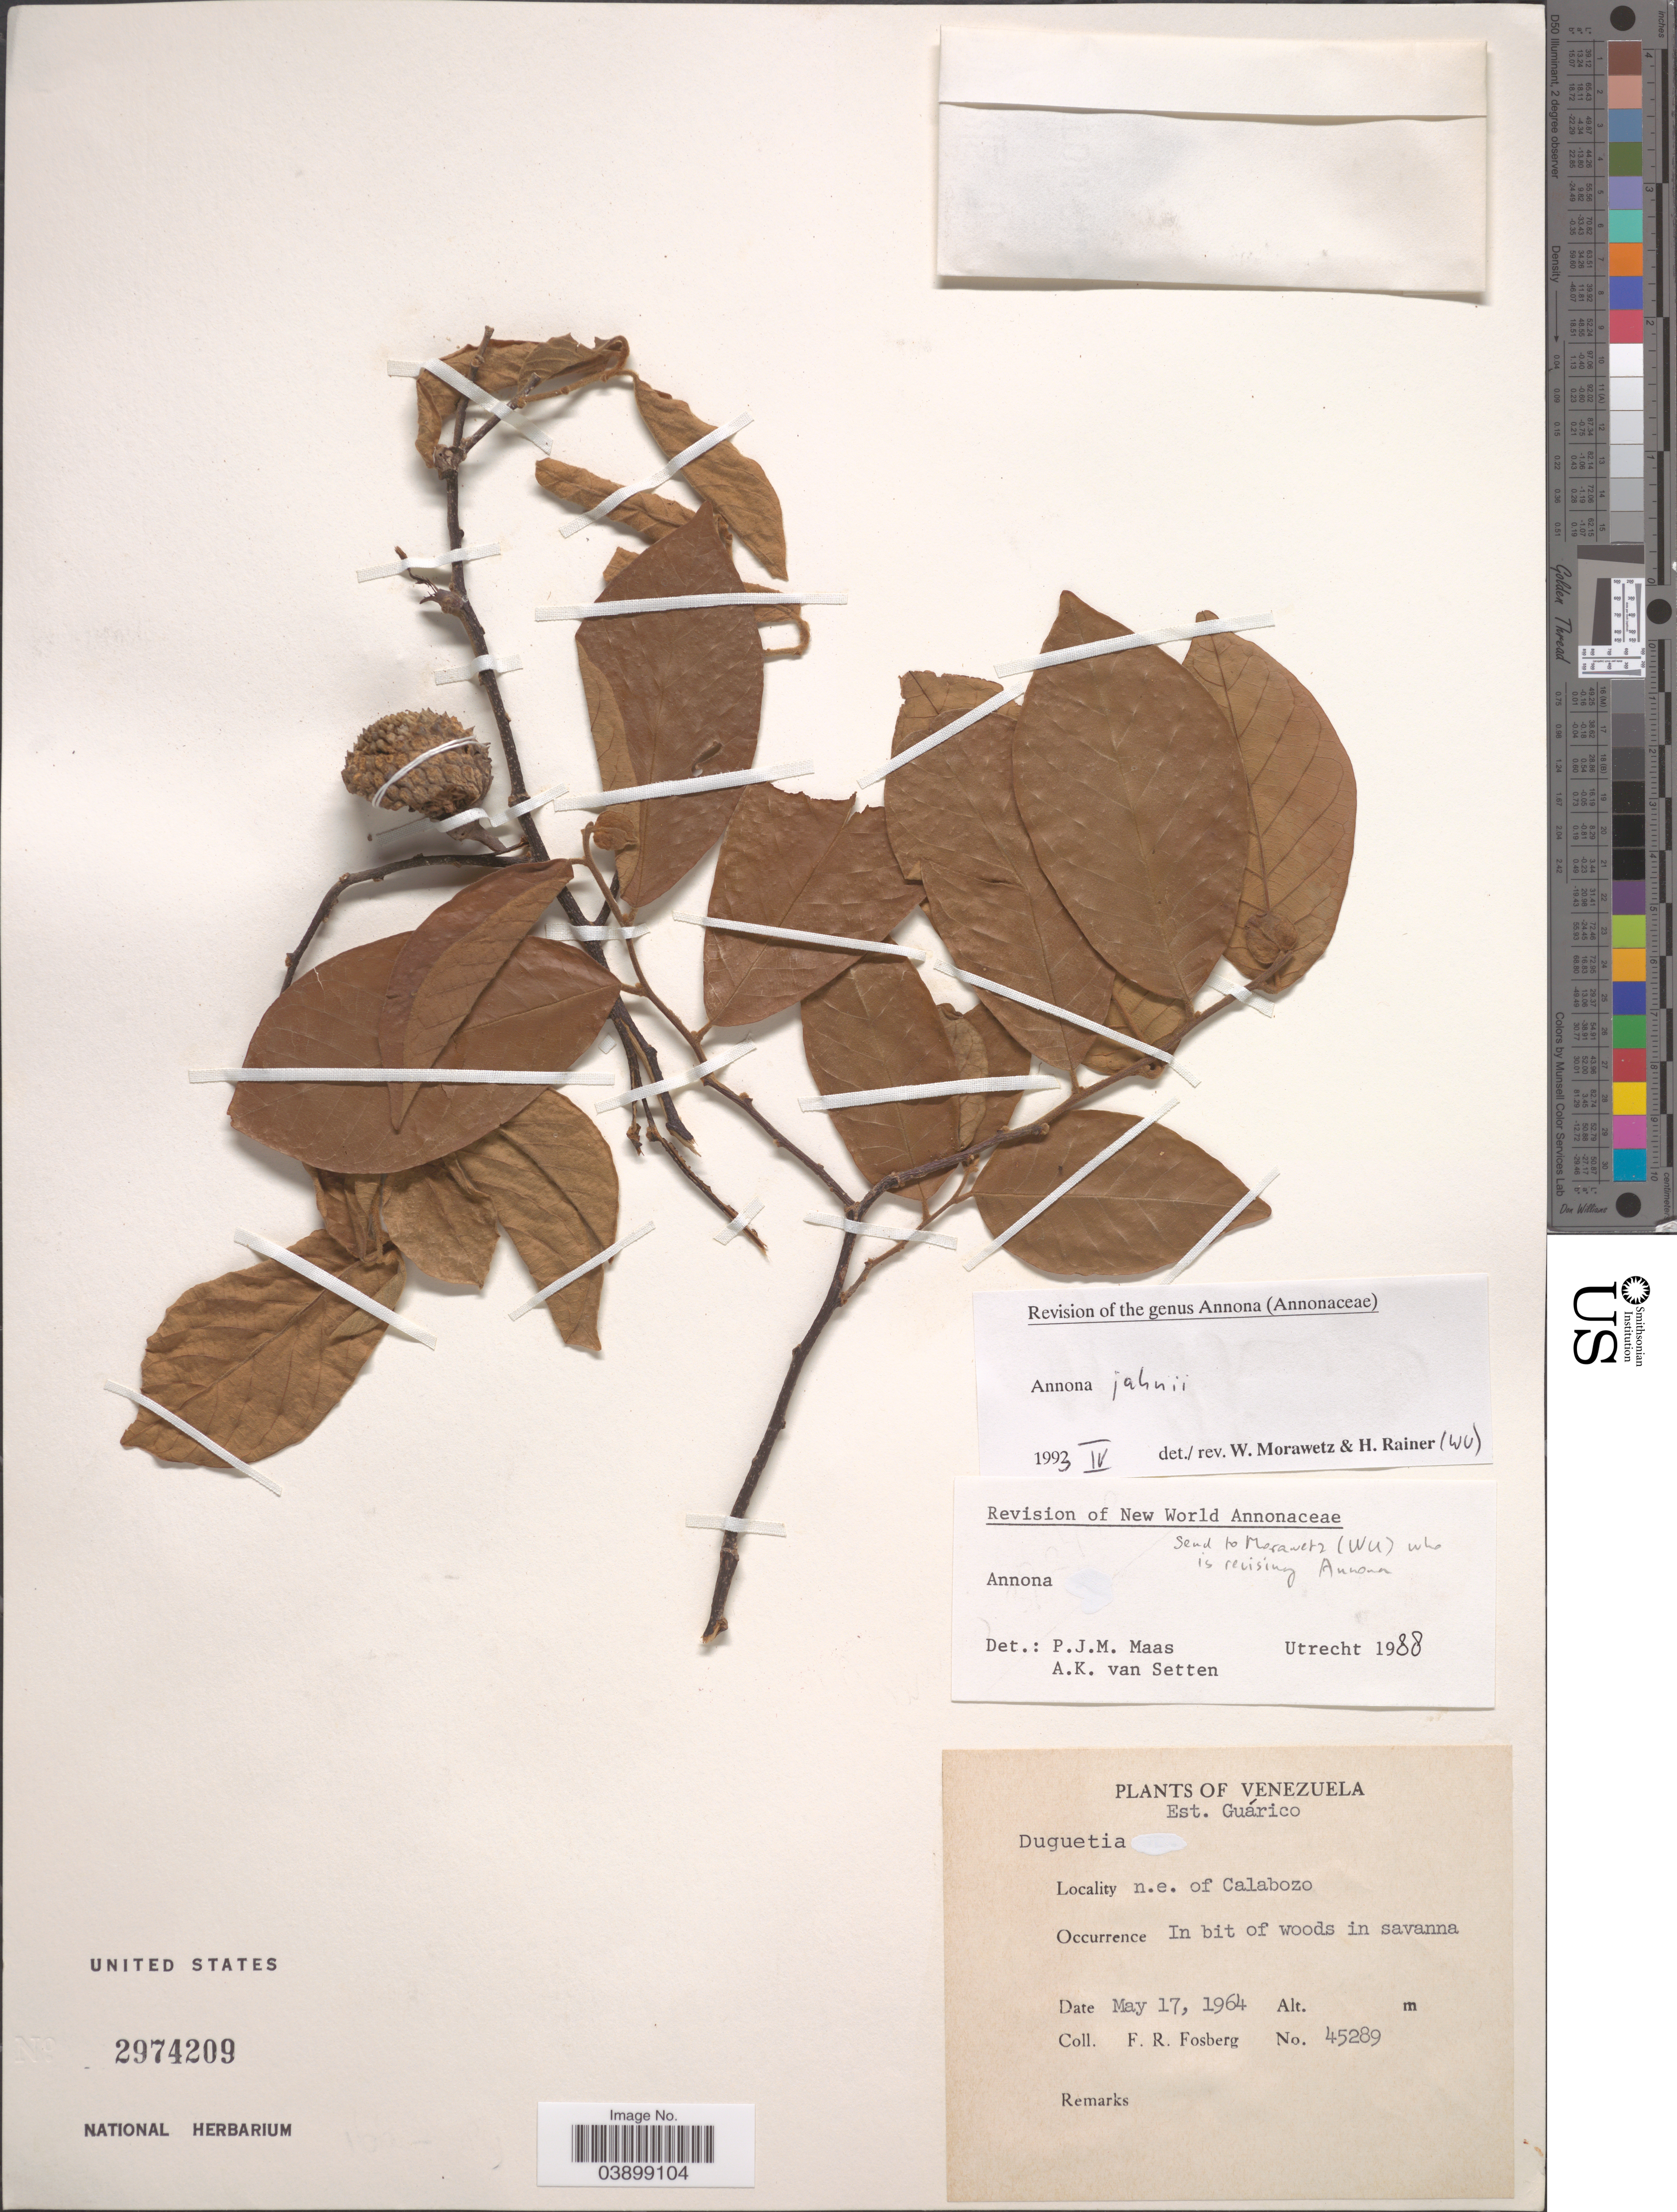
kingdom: Plantae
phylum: Tracheophyta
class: Magnoliopsida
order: Magnoliales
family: Annonaceae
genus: Annona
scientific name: Annona jahnii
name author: Saff.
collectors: F. R. Fosberg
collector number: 45289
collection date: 1964-05-17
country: Venezuela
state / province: Guarico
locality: N.e. of Calabozo.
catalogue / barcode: US 2974209